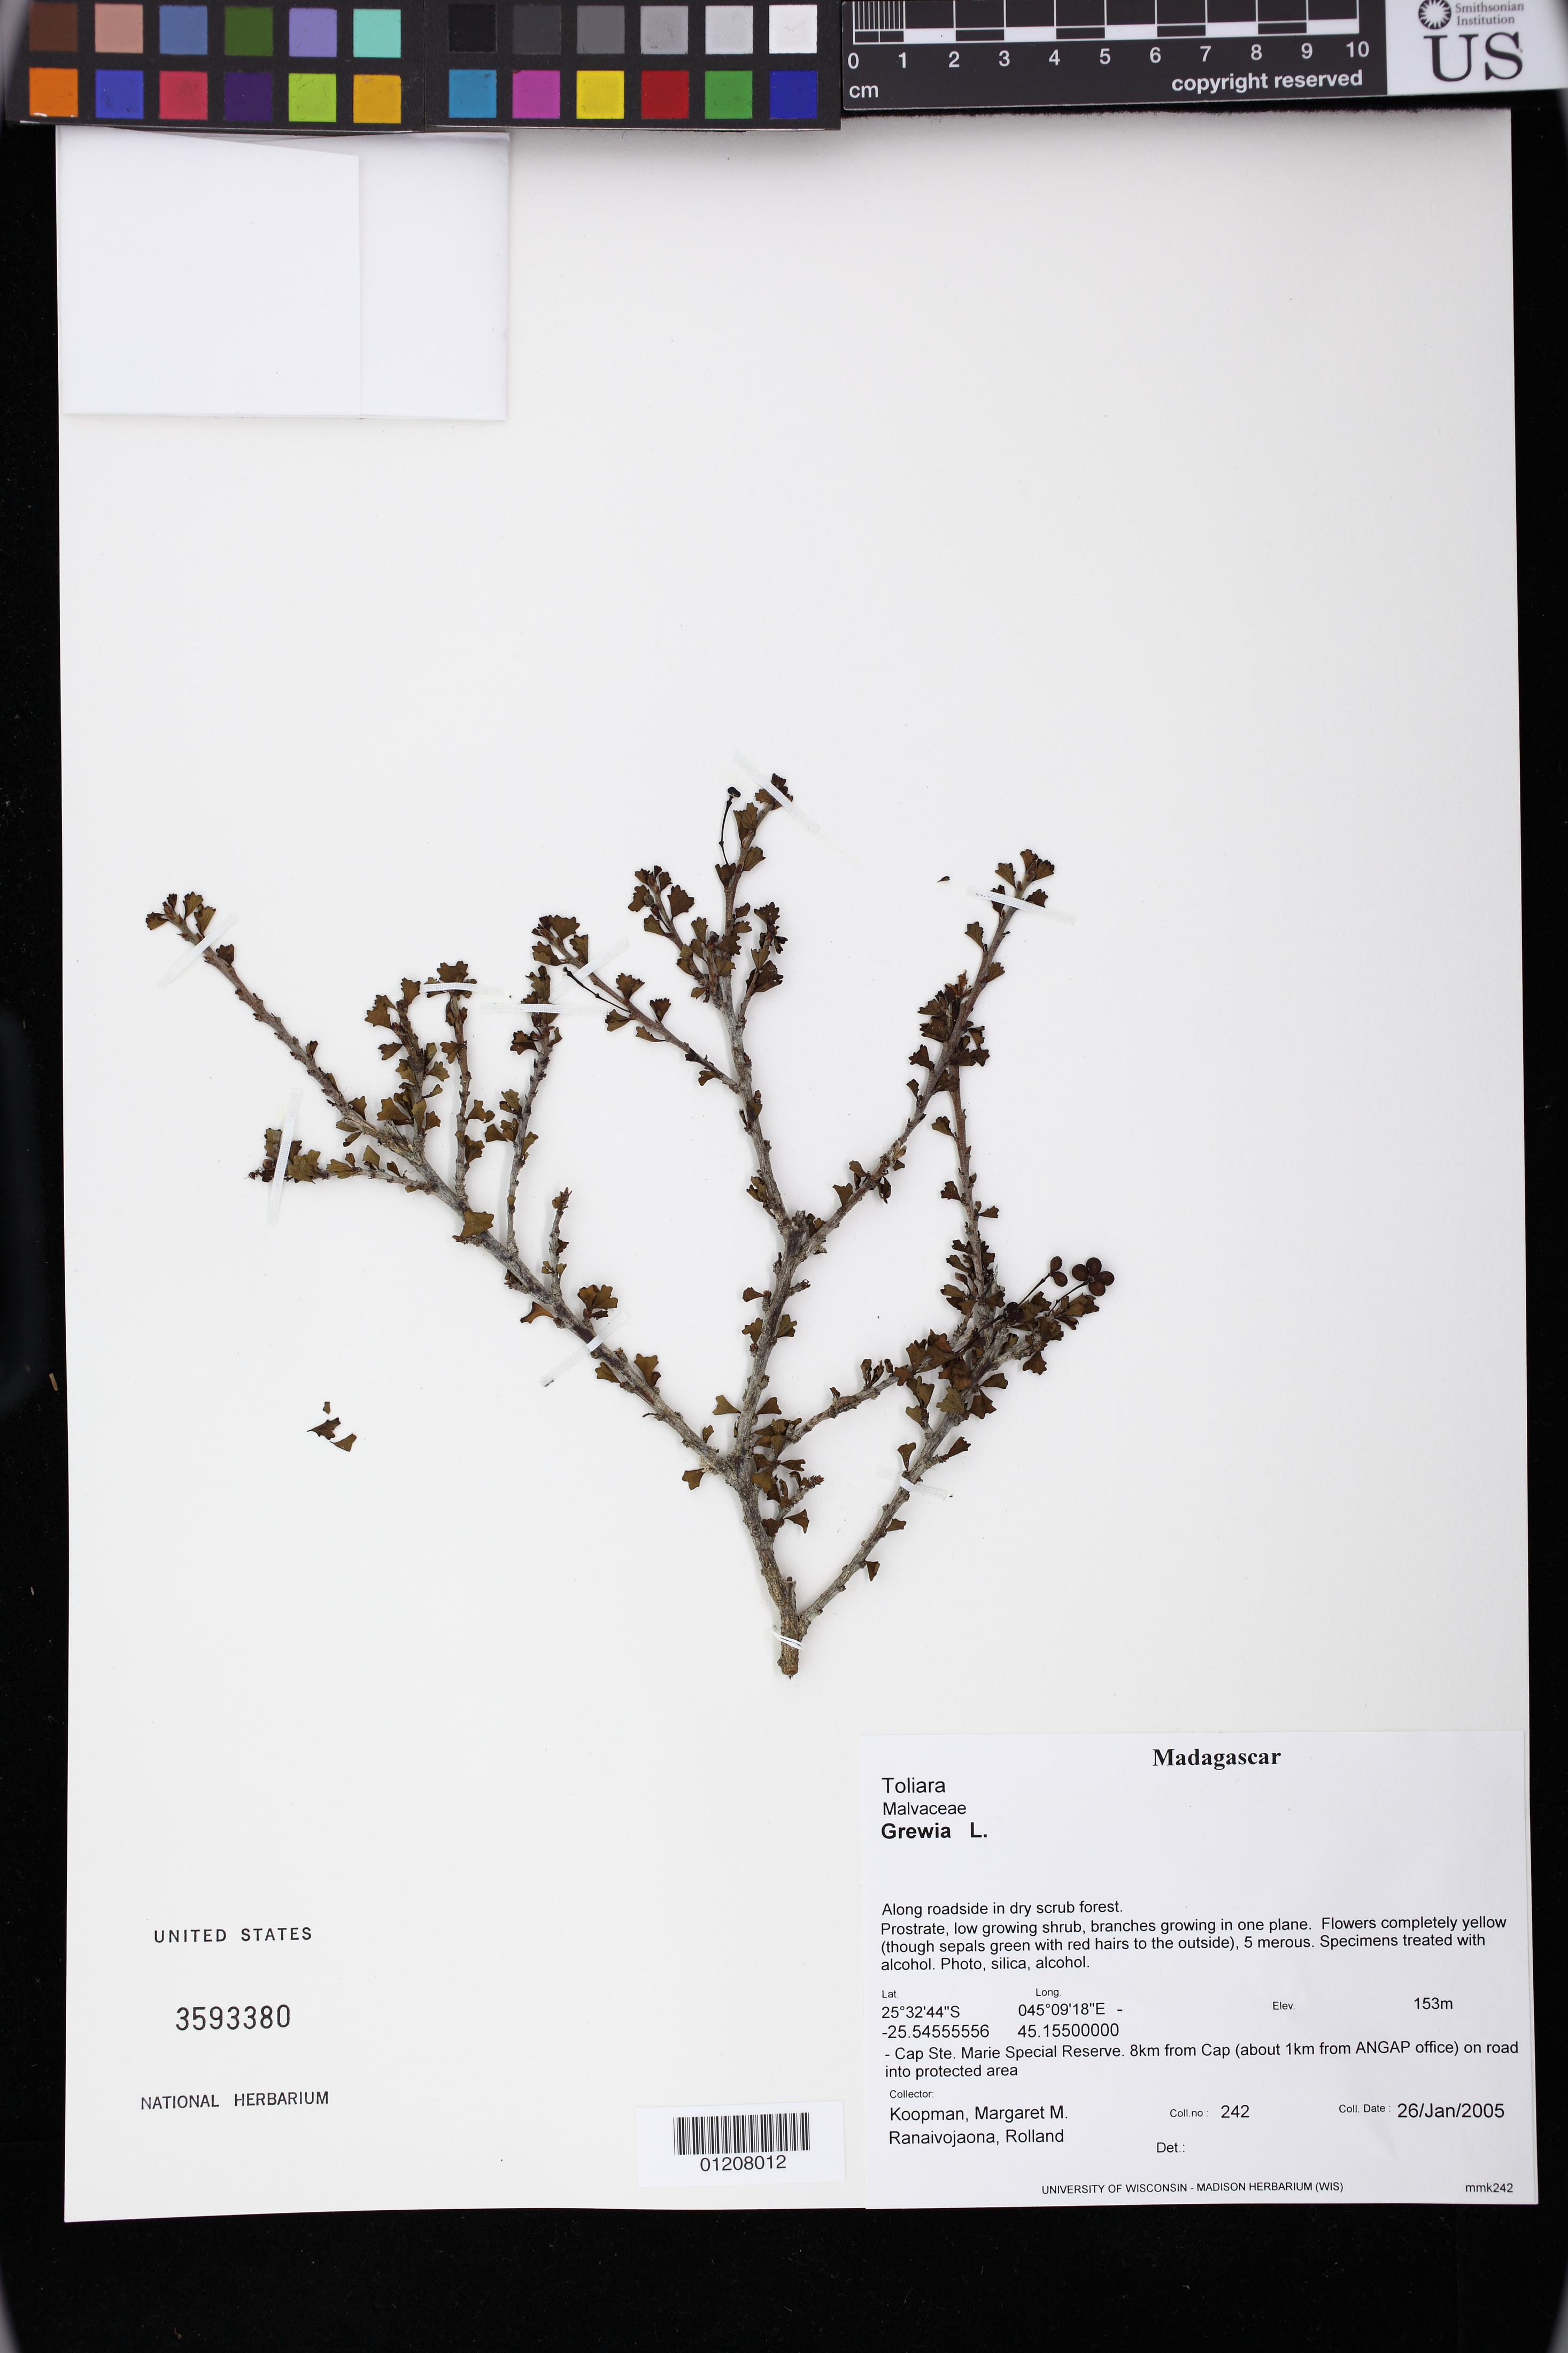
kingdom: Plantae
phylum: Tracheophyta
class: Magnoliopsida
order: Malvales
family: Malvaceae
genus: Grewia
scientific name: Grewia obdeltoidea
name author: Capuron ex Ramon et al.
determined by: Dorr, L. J., (BOT), Smithsonian Institution - National Museum of Natural History (UNITED STATES)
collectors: M. M. Koopman & R. Ranaivojaona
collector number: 242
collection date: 2005-01-26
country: Madagascar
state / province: Androy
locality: Along roadside in dry scrub forest. Cap Ste. Marie Special Reserve. 8km from Cap (about 1km from ANGAP office) on road into protected area.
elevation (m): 153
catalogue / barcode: US 3593380